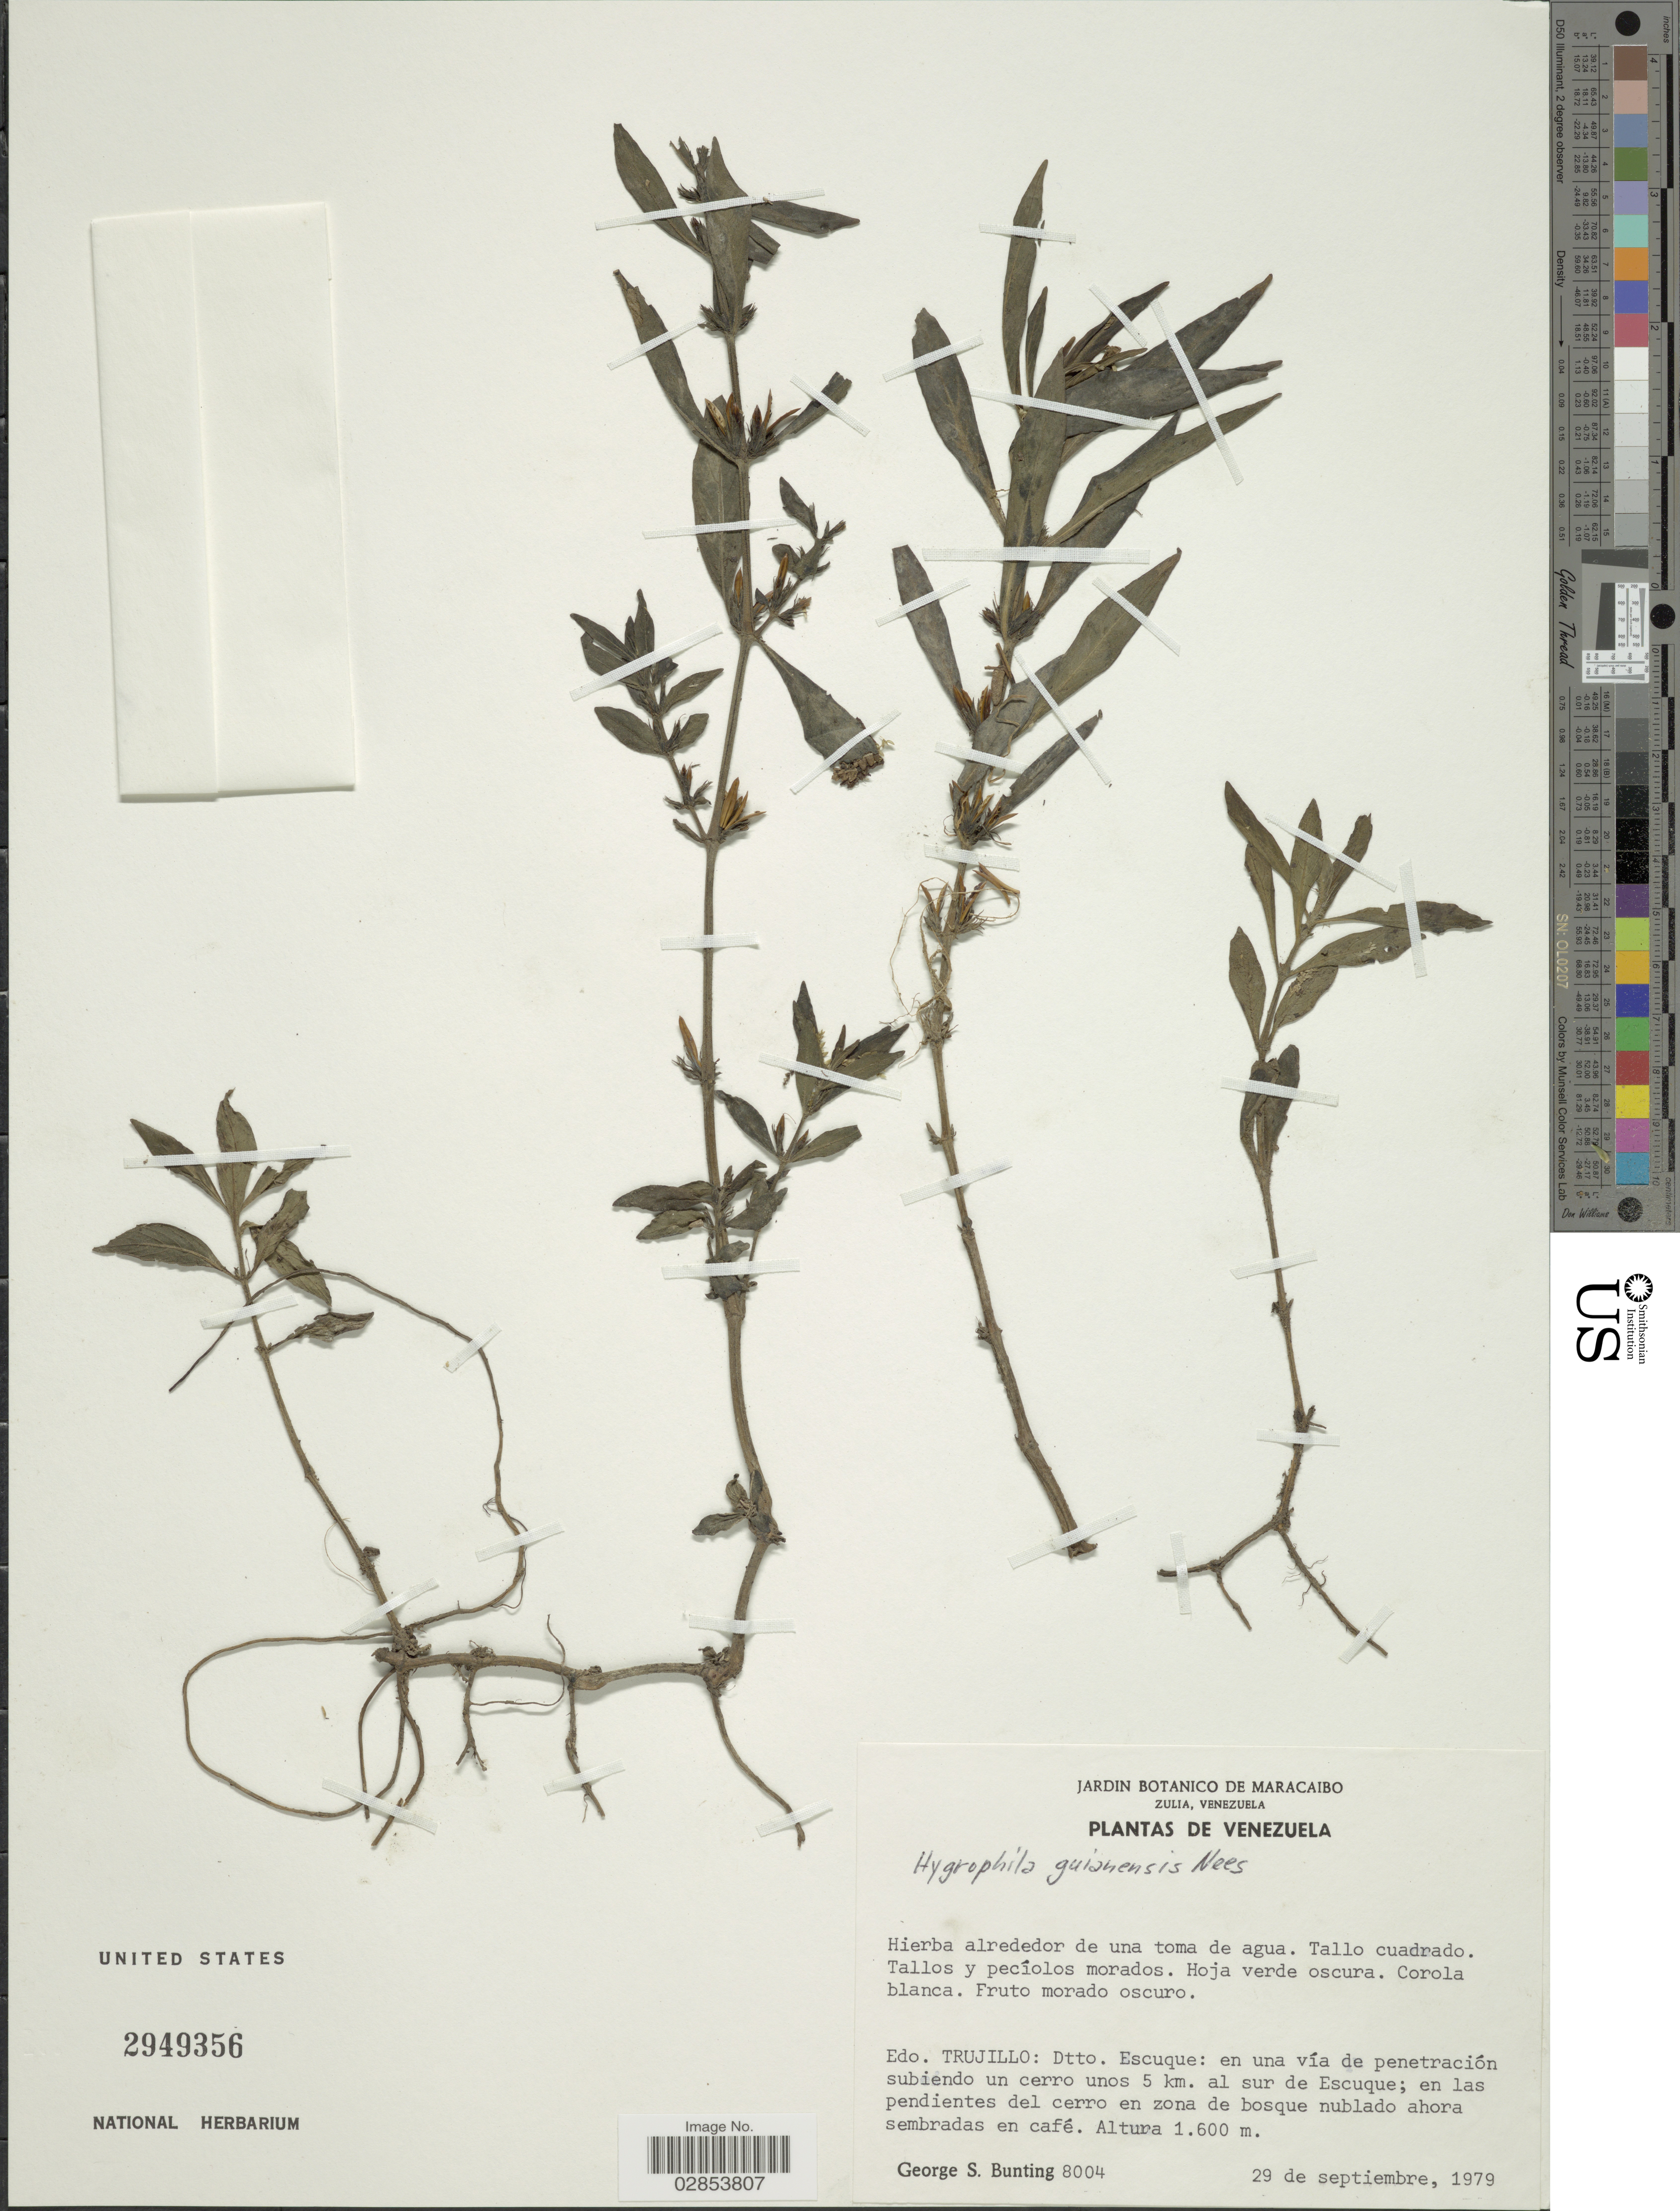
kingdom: Plantae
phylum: Tracheophyta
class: Magnoliopsida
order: Lamiales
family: Acanthaceae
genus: Hygrophila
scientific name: Hygrophila costata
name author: Nees & T. Nees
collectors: G. S. Bunting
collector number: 8004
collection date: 1979-09-29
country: Venezuela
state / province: Trujillo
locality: Dtto. Escuque: en una vía de penetración subiendo un cerro unos 5 km. al sur de Escuque.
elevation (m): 1600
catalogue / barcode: US 2949356